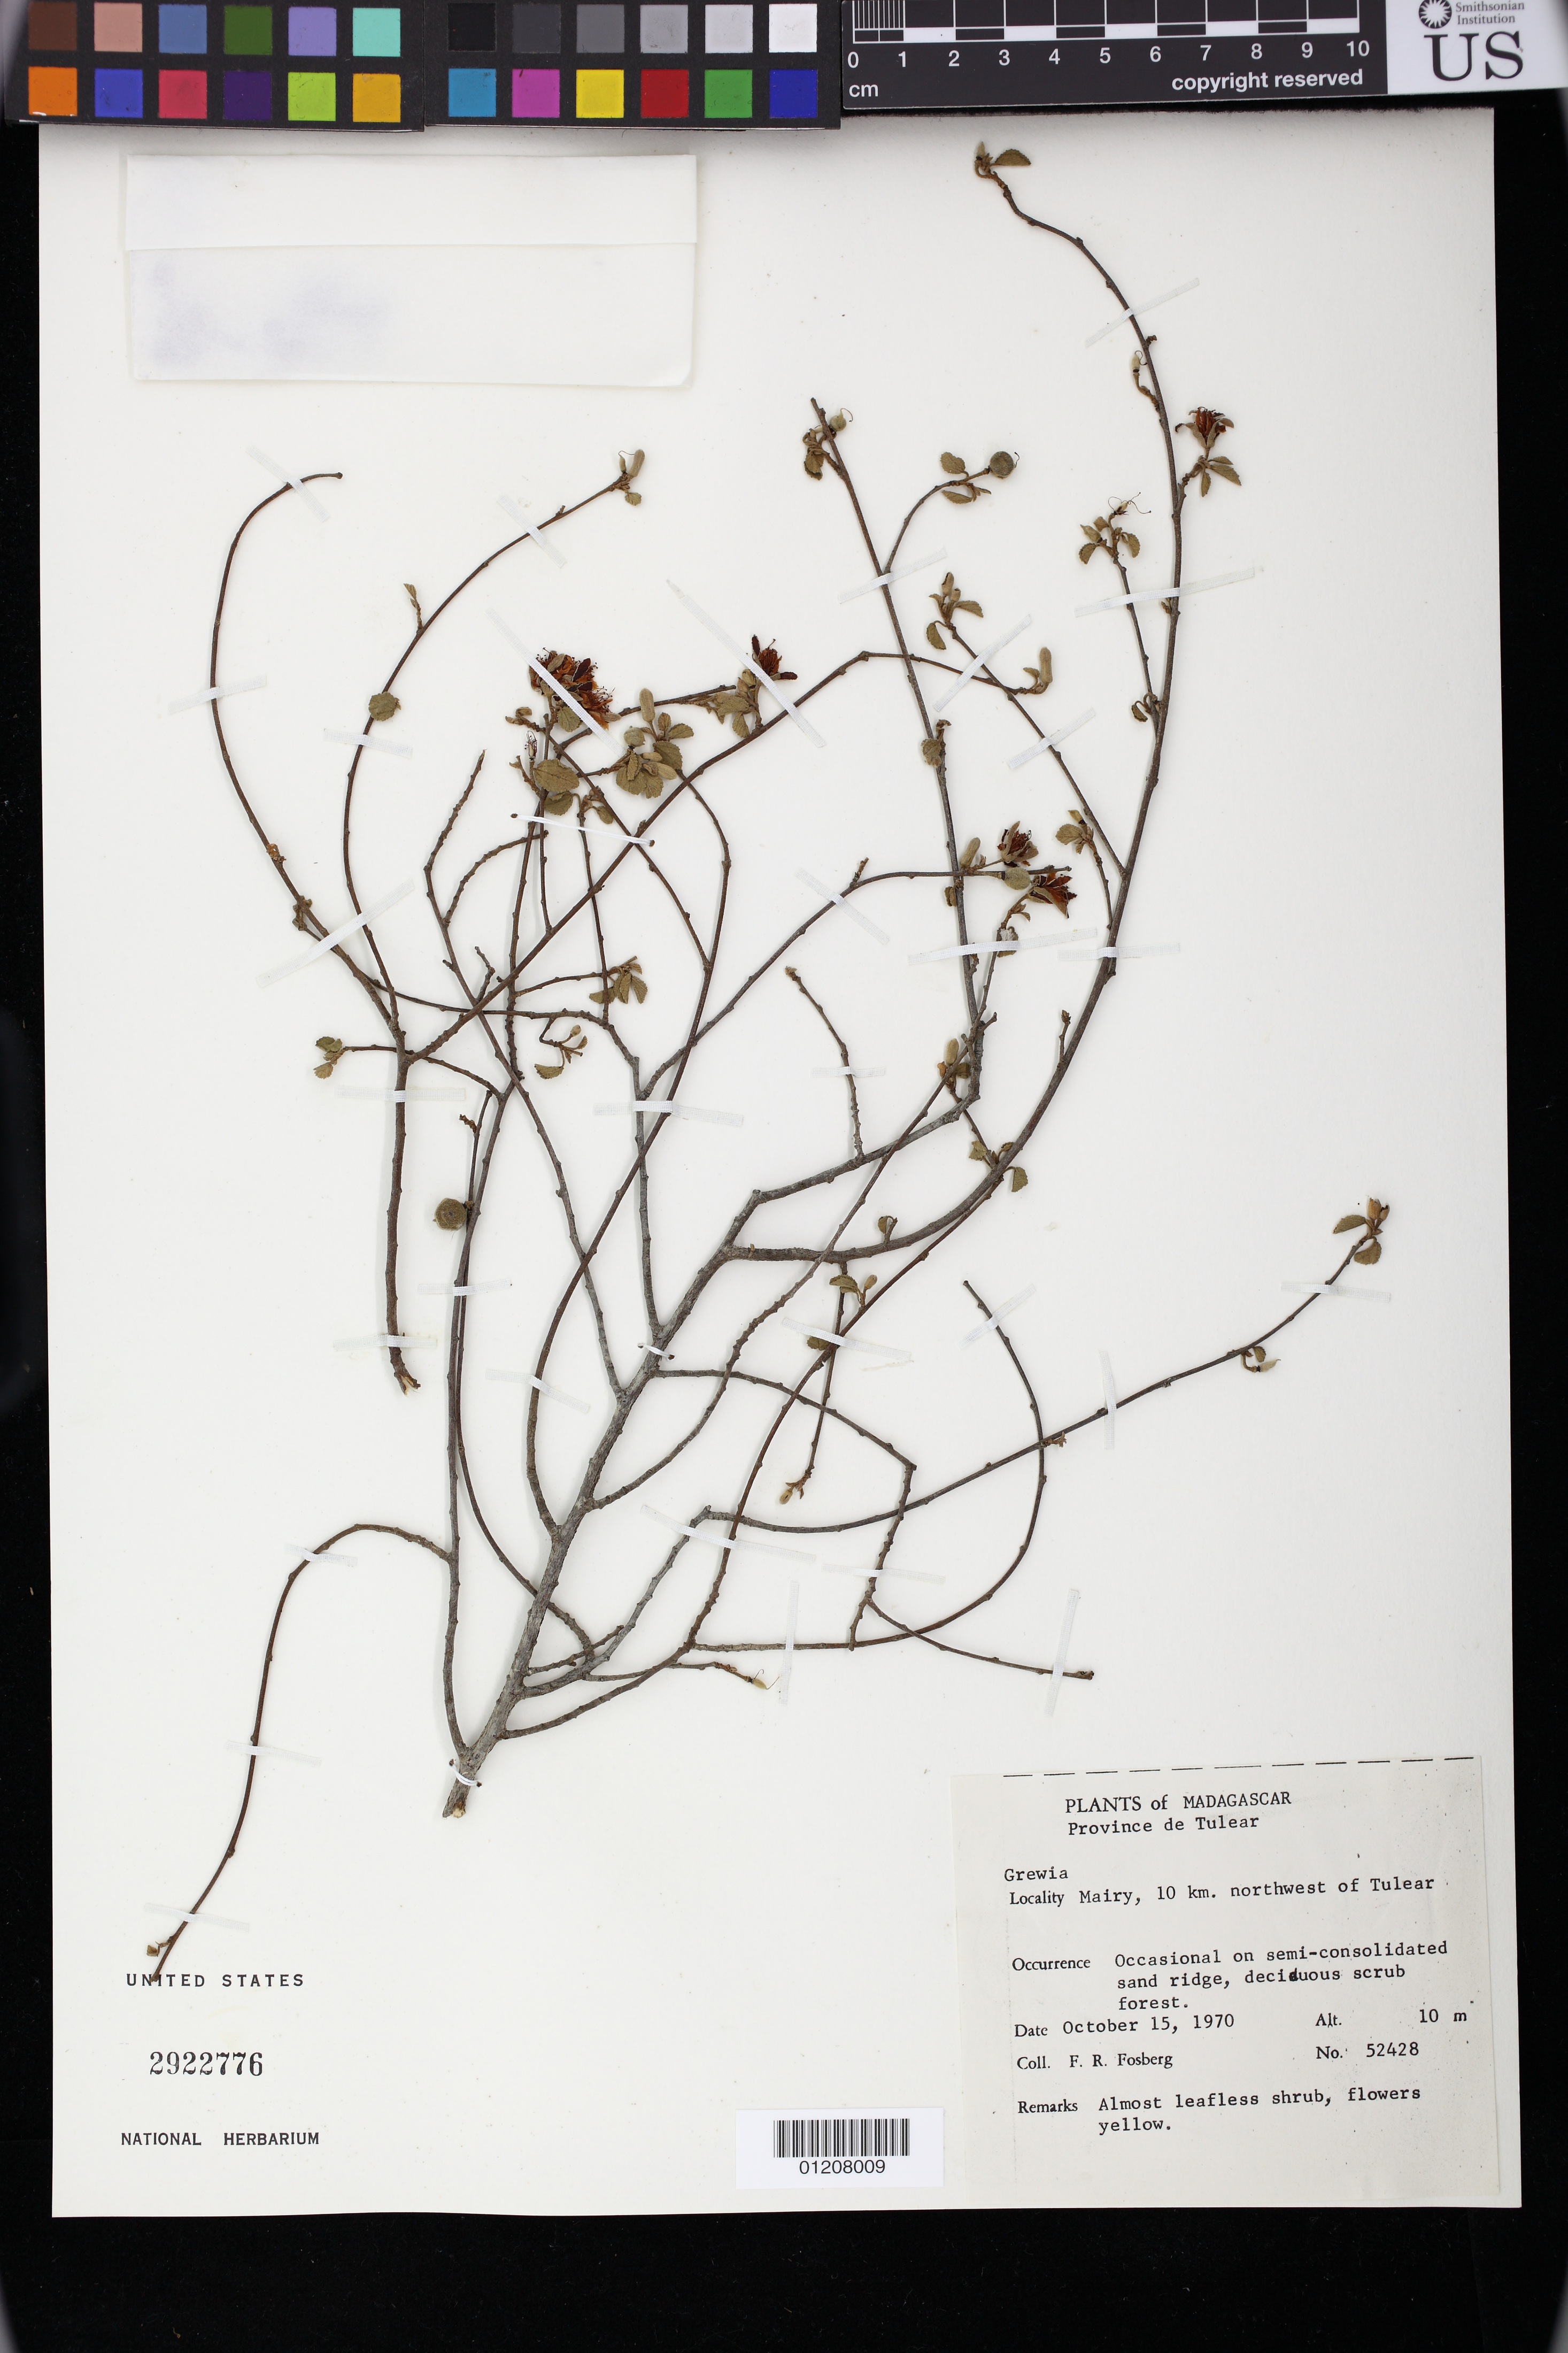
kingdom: Plantae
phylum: Tracheophyta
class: Magnoliopsida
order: Malvales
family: Malvaceae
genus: Grewia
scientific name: Grewia microcyclea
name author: (Burret) Capuron & Mabb.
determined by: Jourdain-Fievet, L.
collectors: F. R. Fosberg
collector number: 52428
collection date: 1970-10-15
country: Madagascar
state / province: Atsimo-Andrefana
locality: Mairy, 10 km. northwest of Tulear.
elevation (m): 10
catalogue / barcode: US 2922776